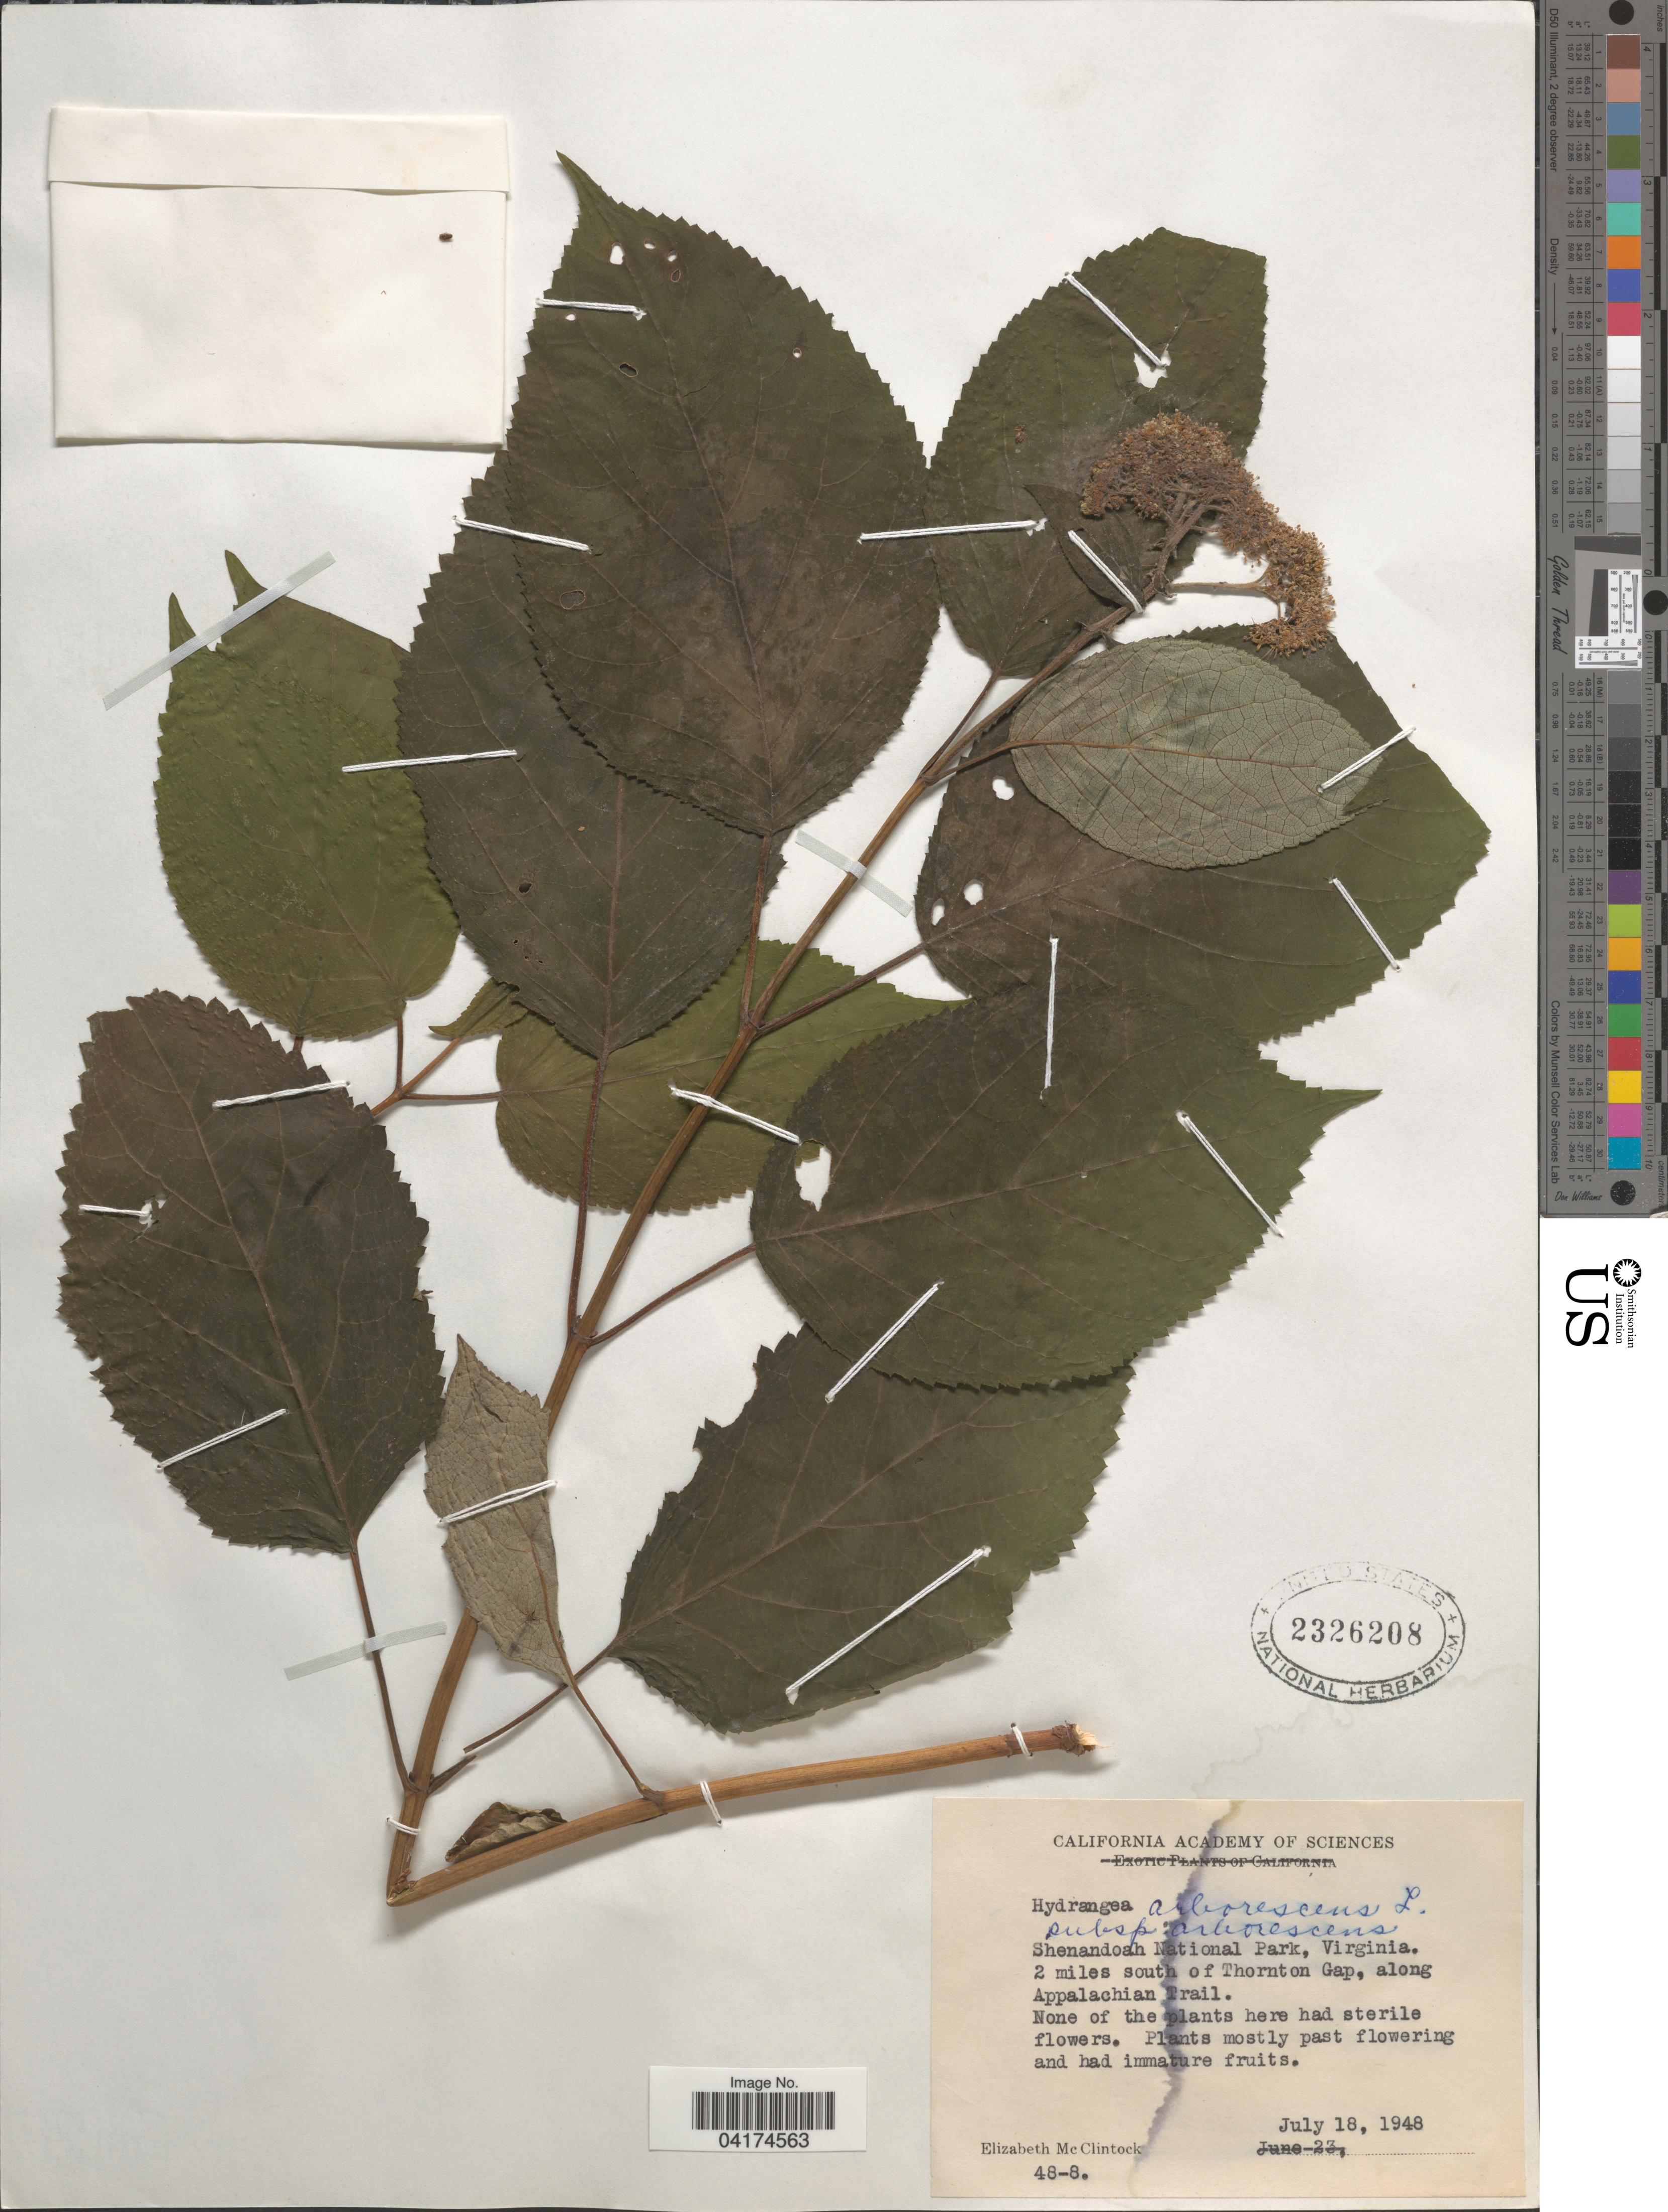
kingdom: Plantae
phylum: Tracheophyta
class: Magnoliopsida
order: Cornales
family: Hydrangeaceae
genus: Hydrangea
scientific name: Hydrangea arborescens subsp. arborescens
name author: L.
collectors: E. McClintock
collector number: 48-8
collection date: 1948-07-18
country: United States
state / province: Virginia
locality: Shenandoah National Park. 2 miles south of Thornton Gap, along Appalachian Trail.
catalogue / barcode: US 2326208